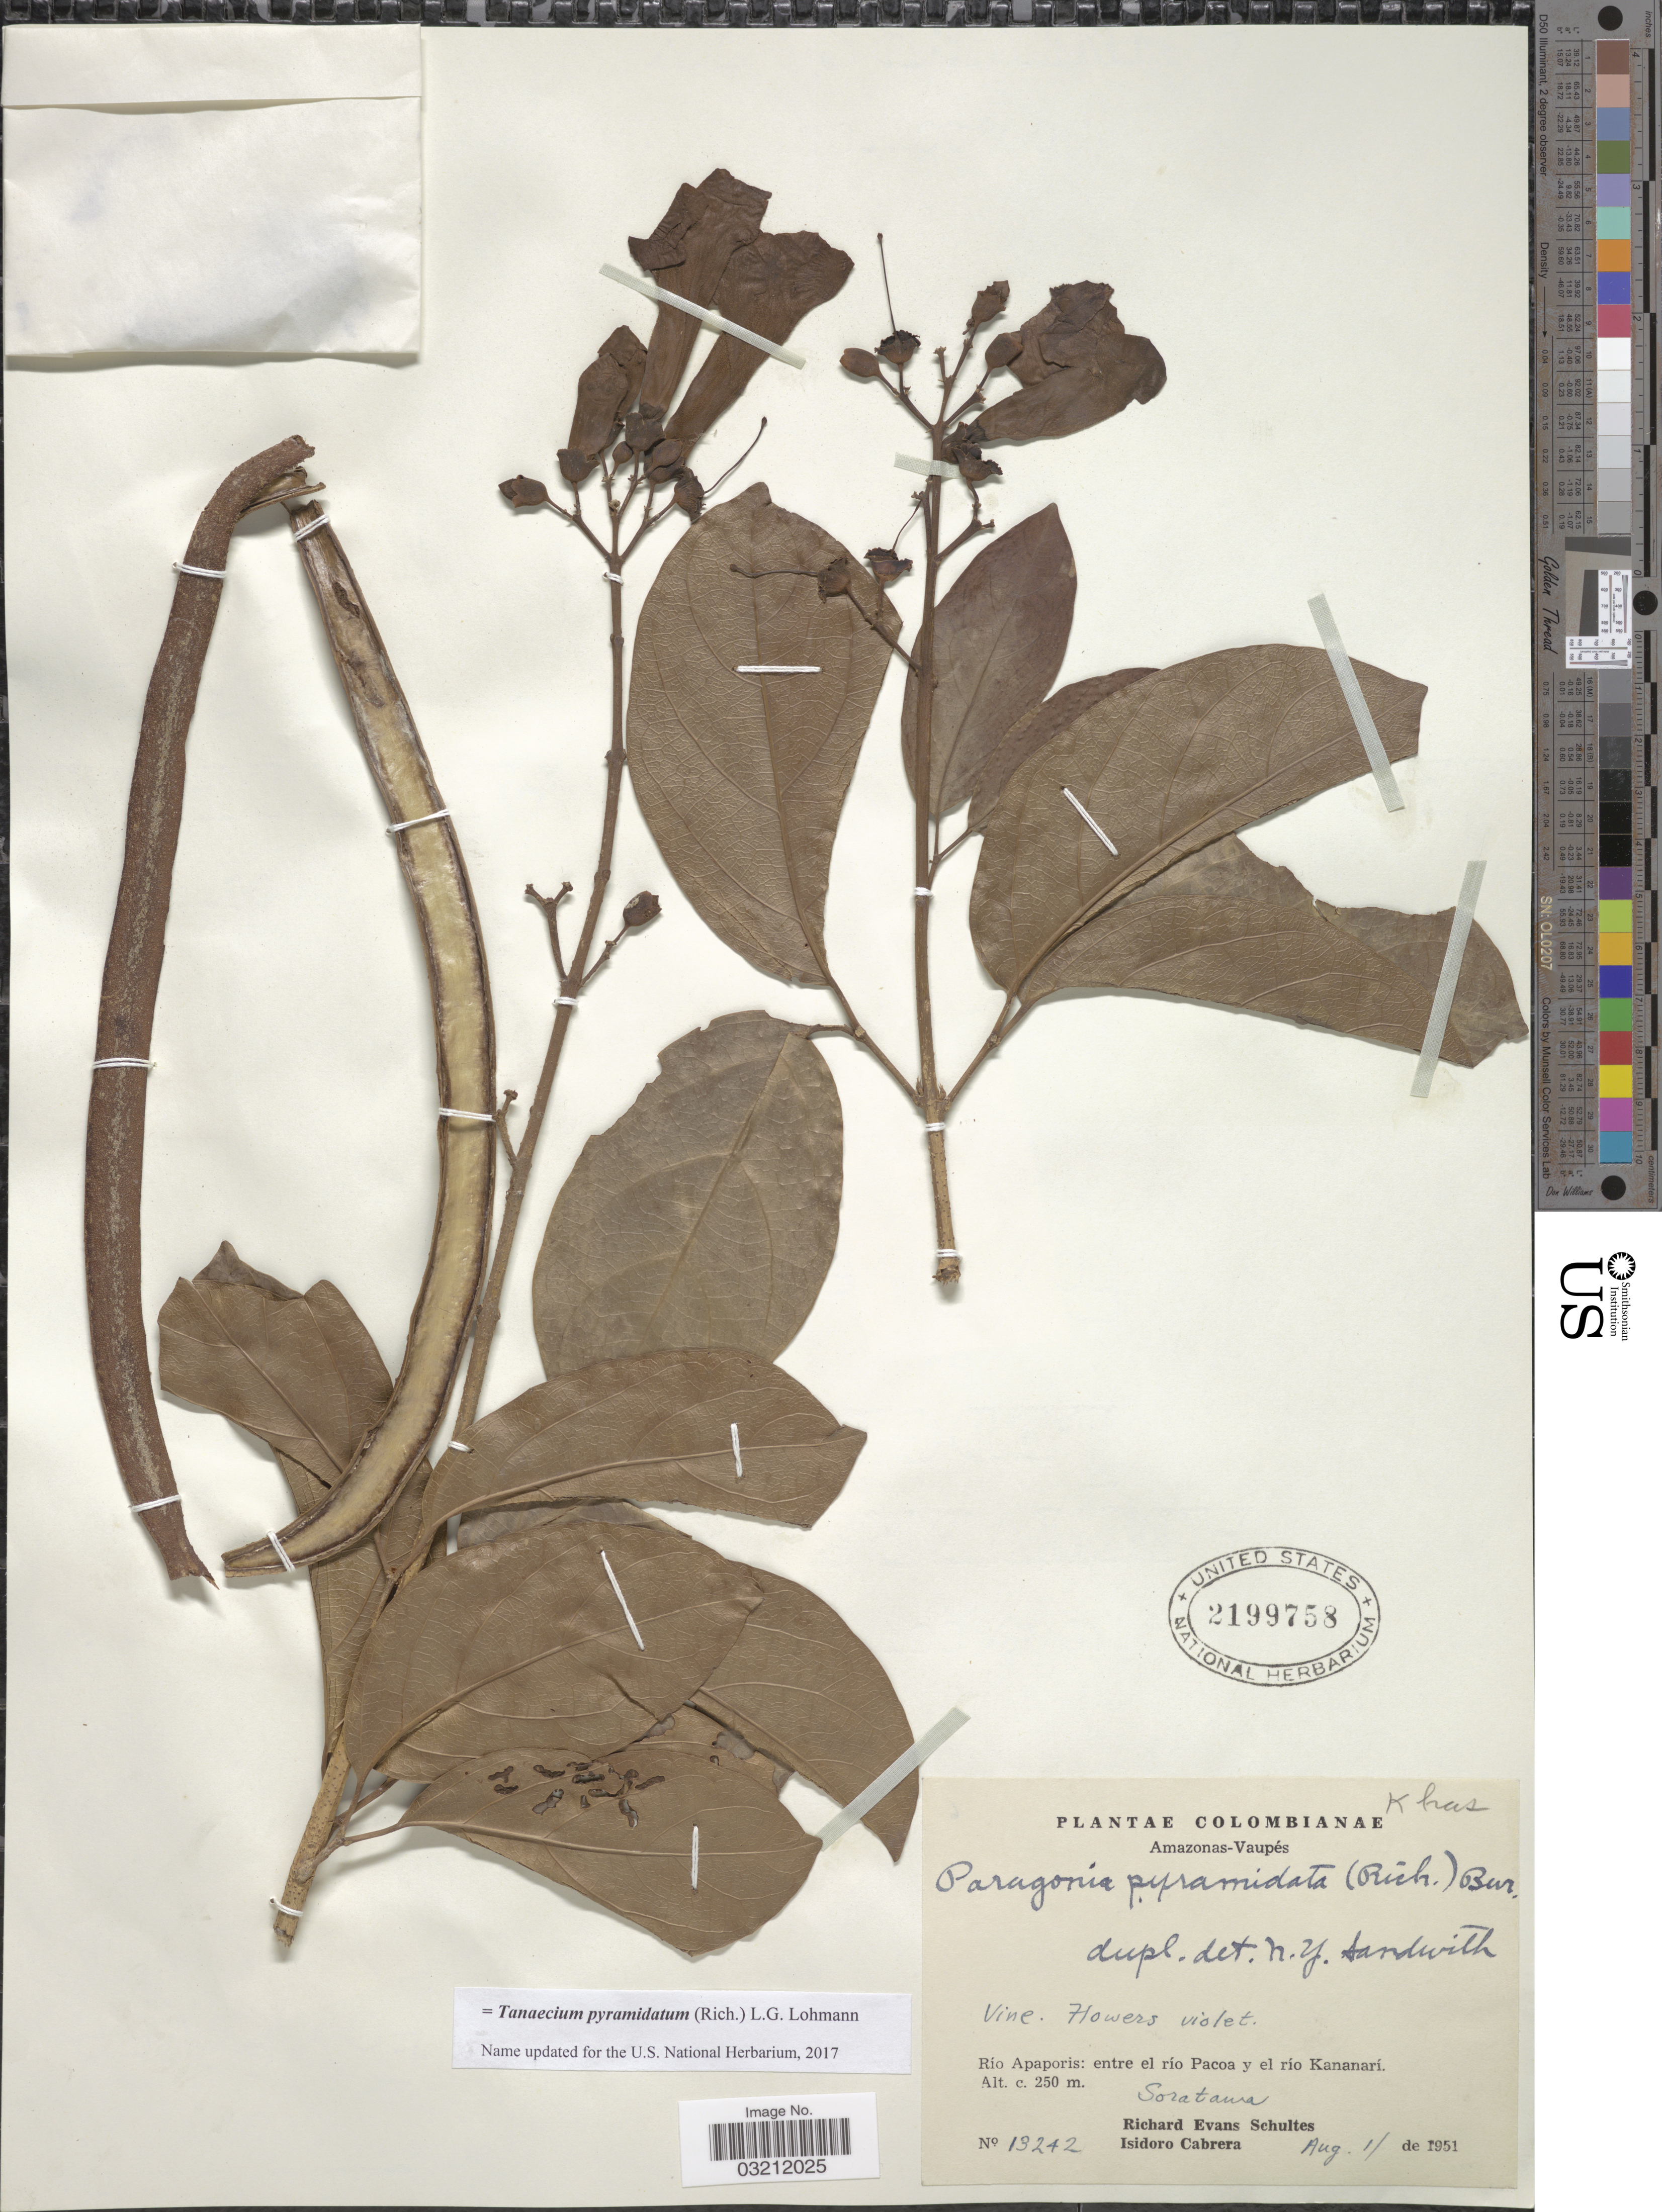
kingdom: Plantae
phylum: Tracheophyta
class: Magnoliopsida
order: Lamiales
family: Bignoniaceae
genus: Tanaecium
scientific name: Tanaecium pyramidatum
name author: (Rich.) L.G. Lohmann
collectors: R. E. Schultes & I. Cabrera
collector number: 13242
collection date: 1951-08-01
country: Colombia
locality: Amazonas-Vaupés. Río Apaporis: entre el río Pacoa y el río Kananarí. Soratama.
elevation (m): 250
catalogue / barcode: US 2199758